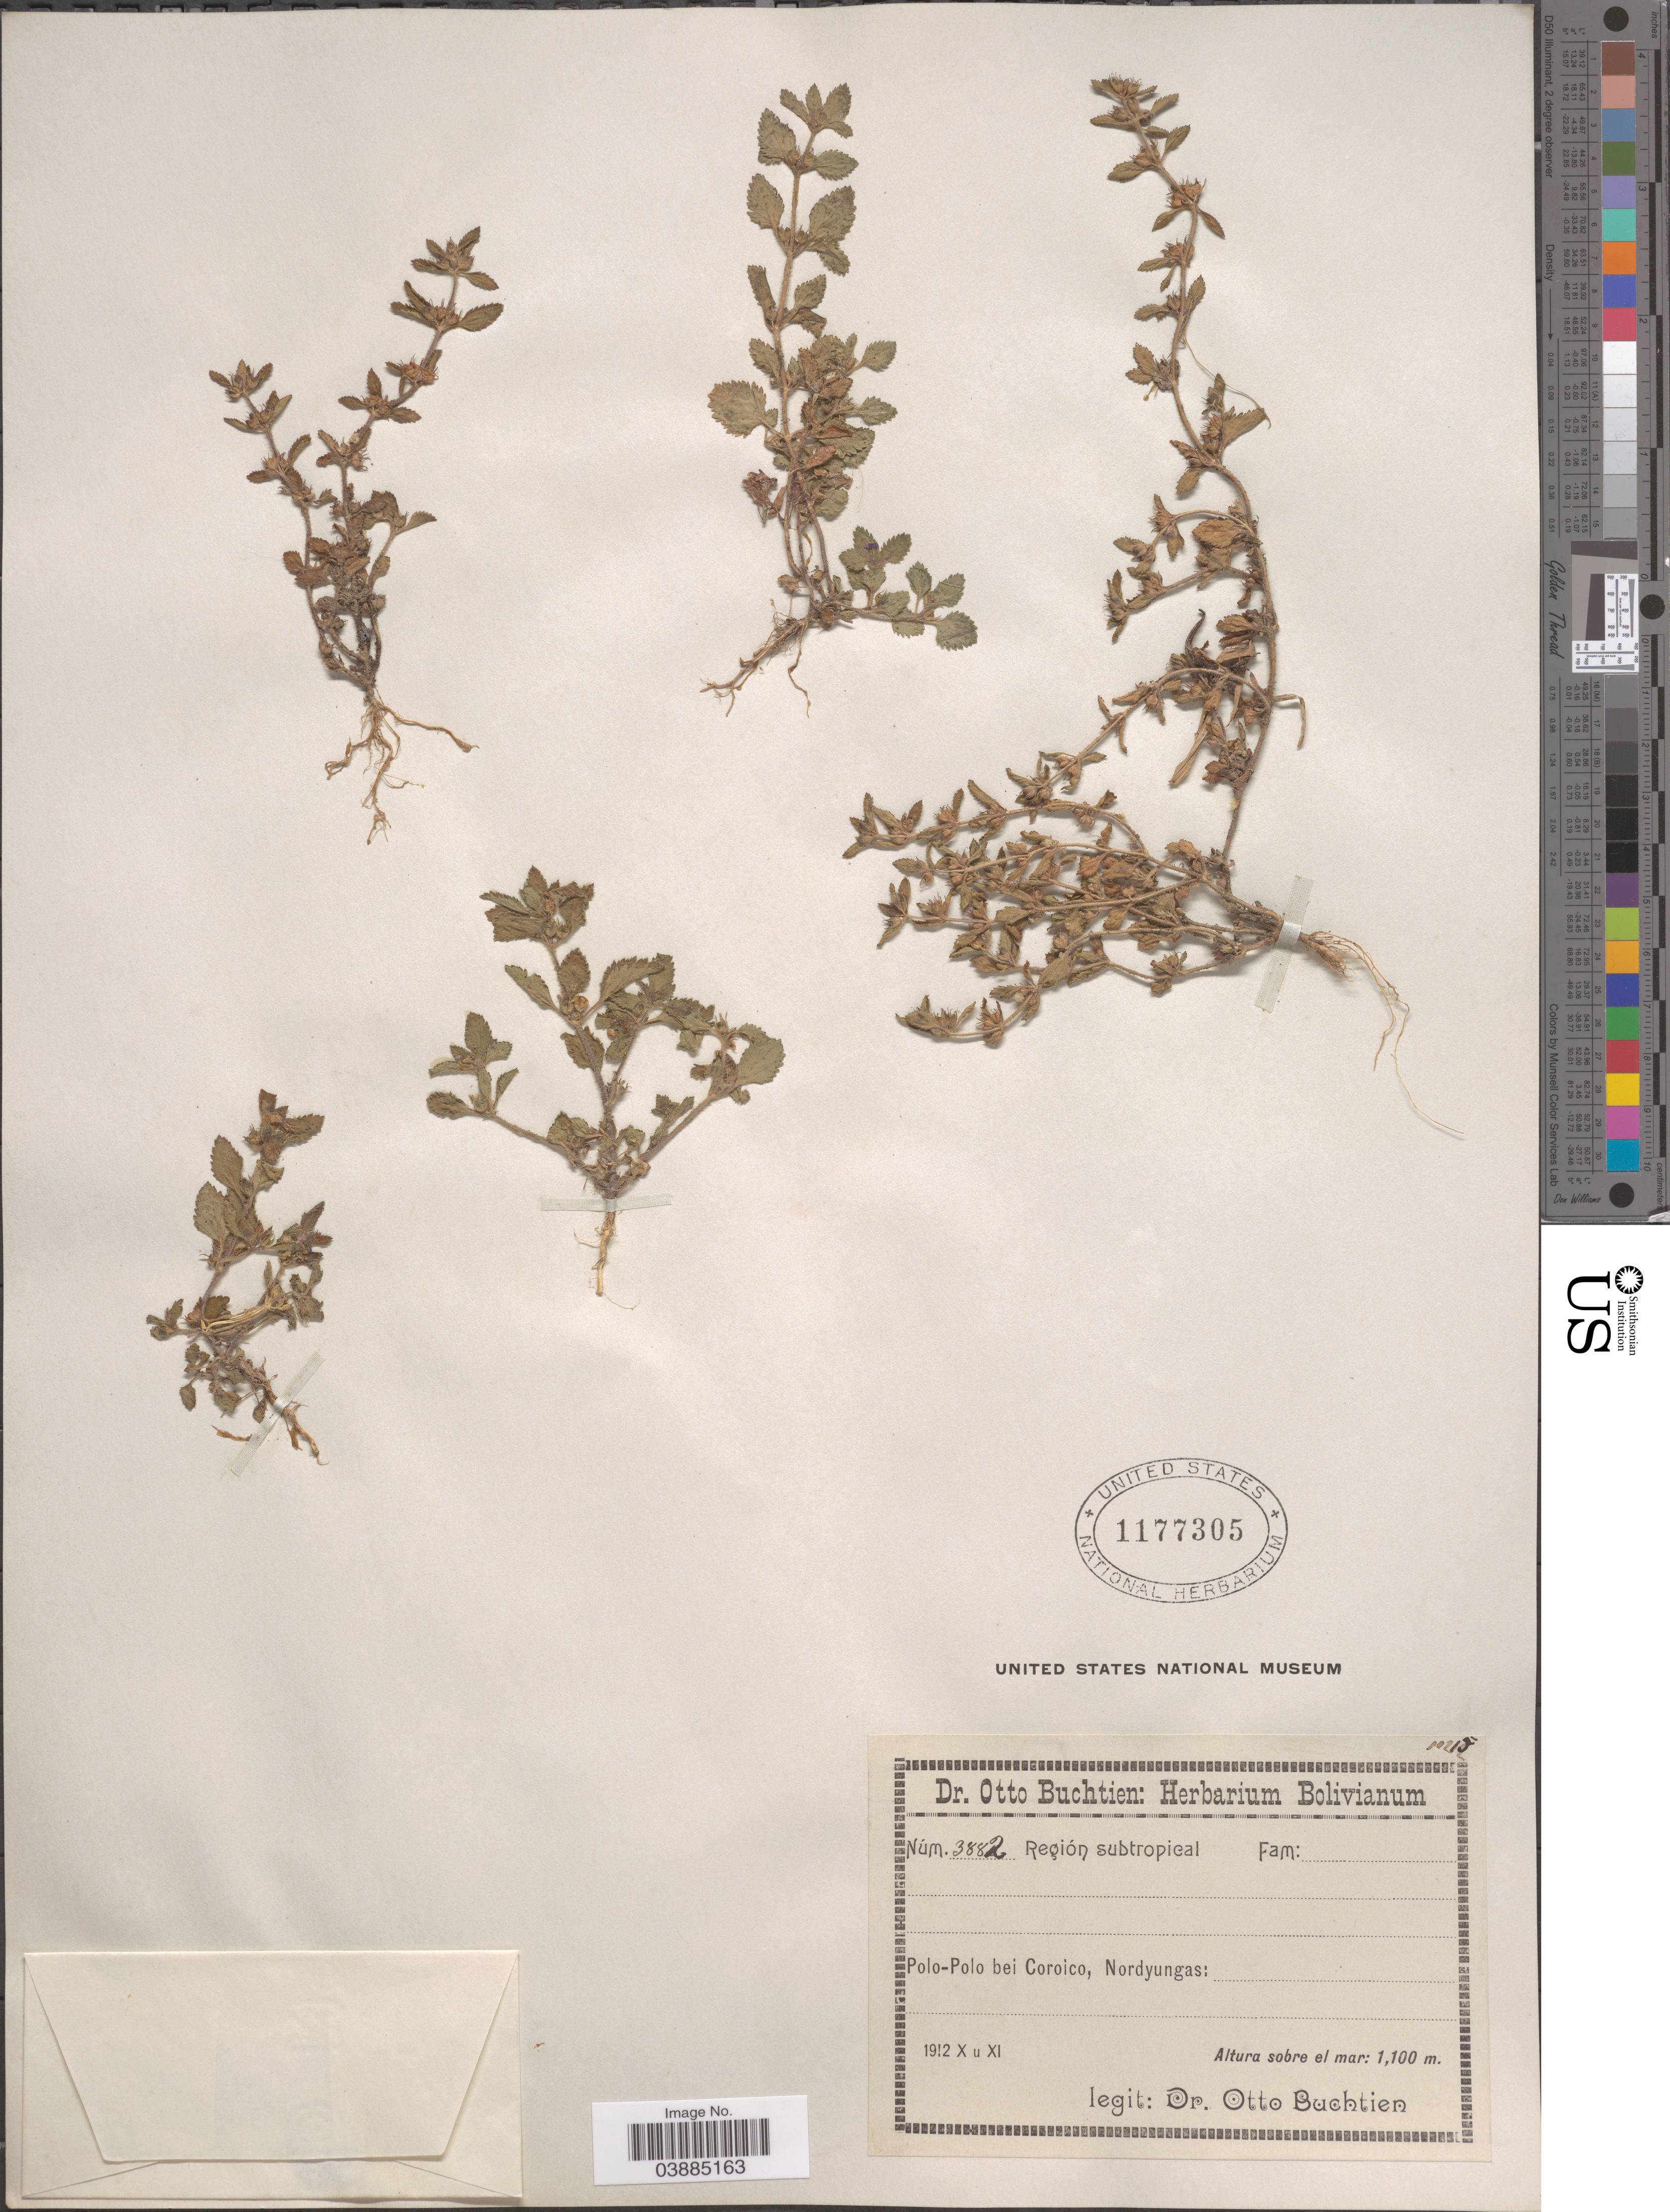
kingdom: Plantae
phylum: Tracheophyta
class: Magnoliopsida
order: Lamiales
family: Plantaginaceae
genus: Lendneria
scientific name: Lendneria verticillata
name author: (Mill.) Britton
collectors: O. Buchtien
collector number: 3882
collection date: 1912-10/1912-11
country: Bolivia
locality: Región subtropical. Polo-Polo bei Coroico, Nordyungas.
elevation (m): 1100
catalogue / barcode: US 1177305